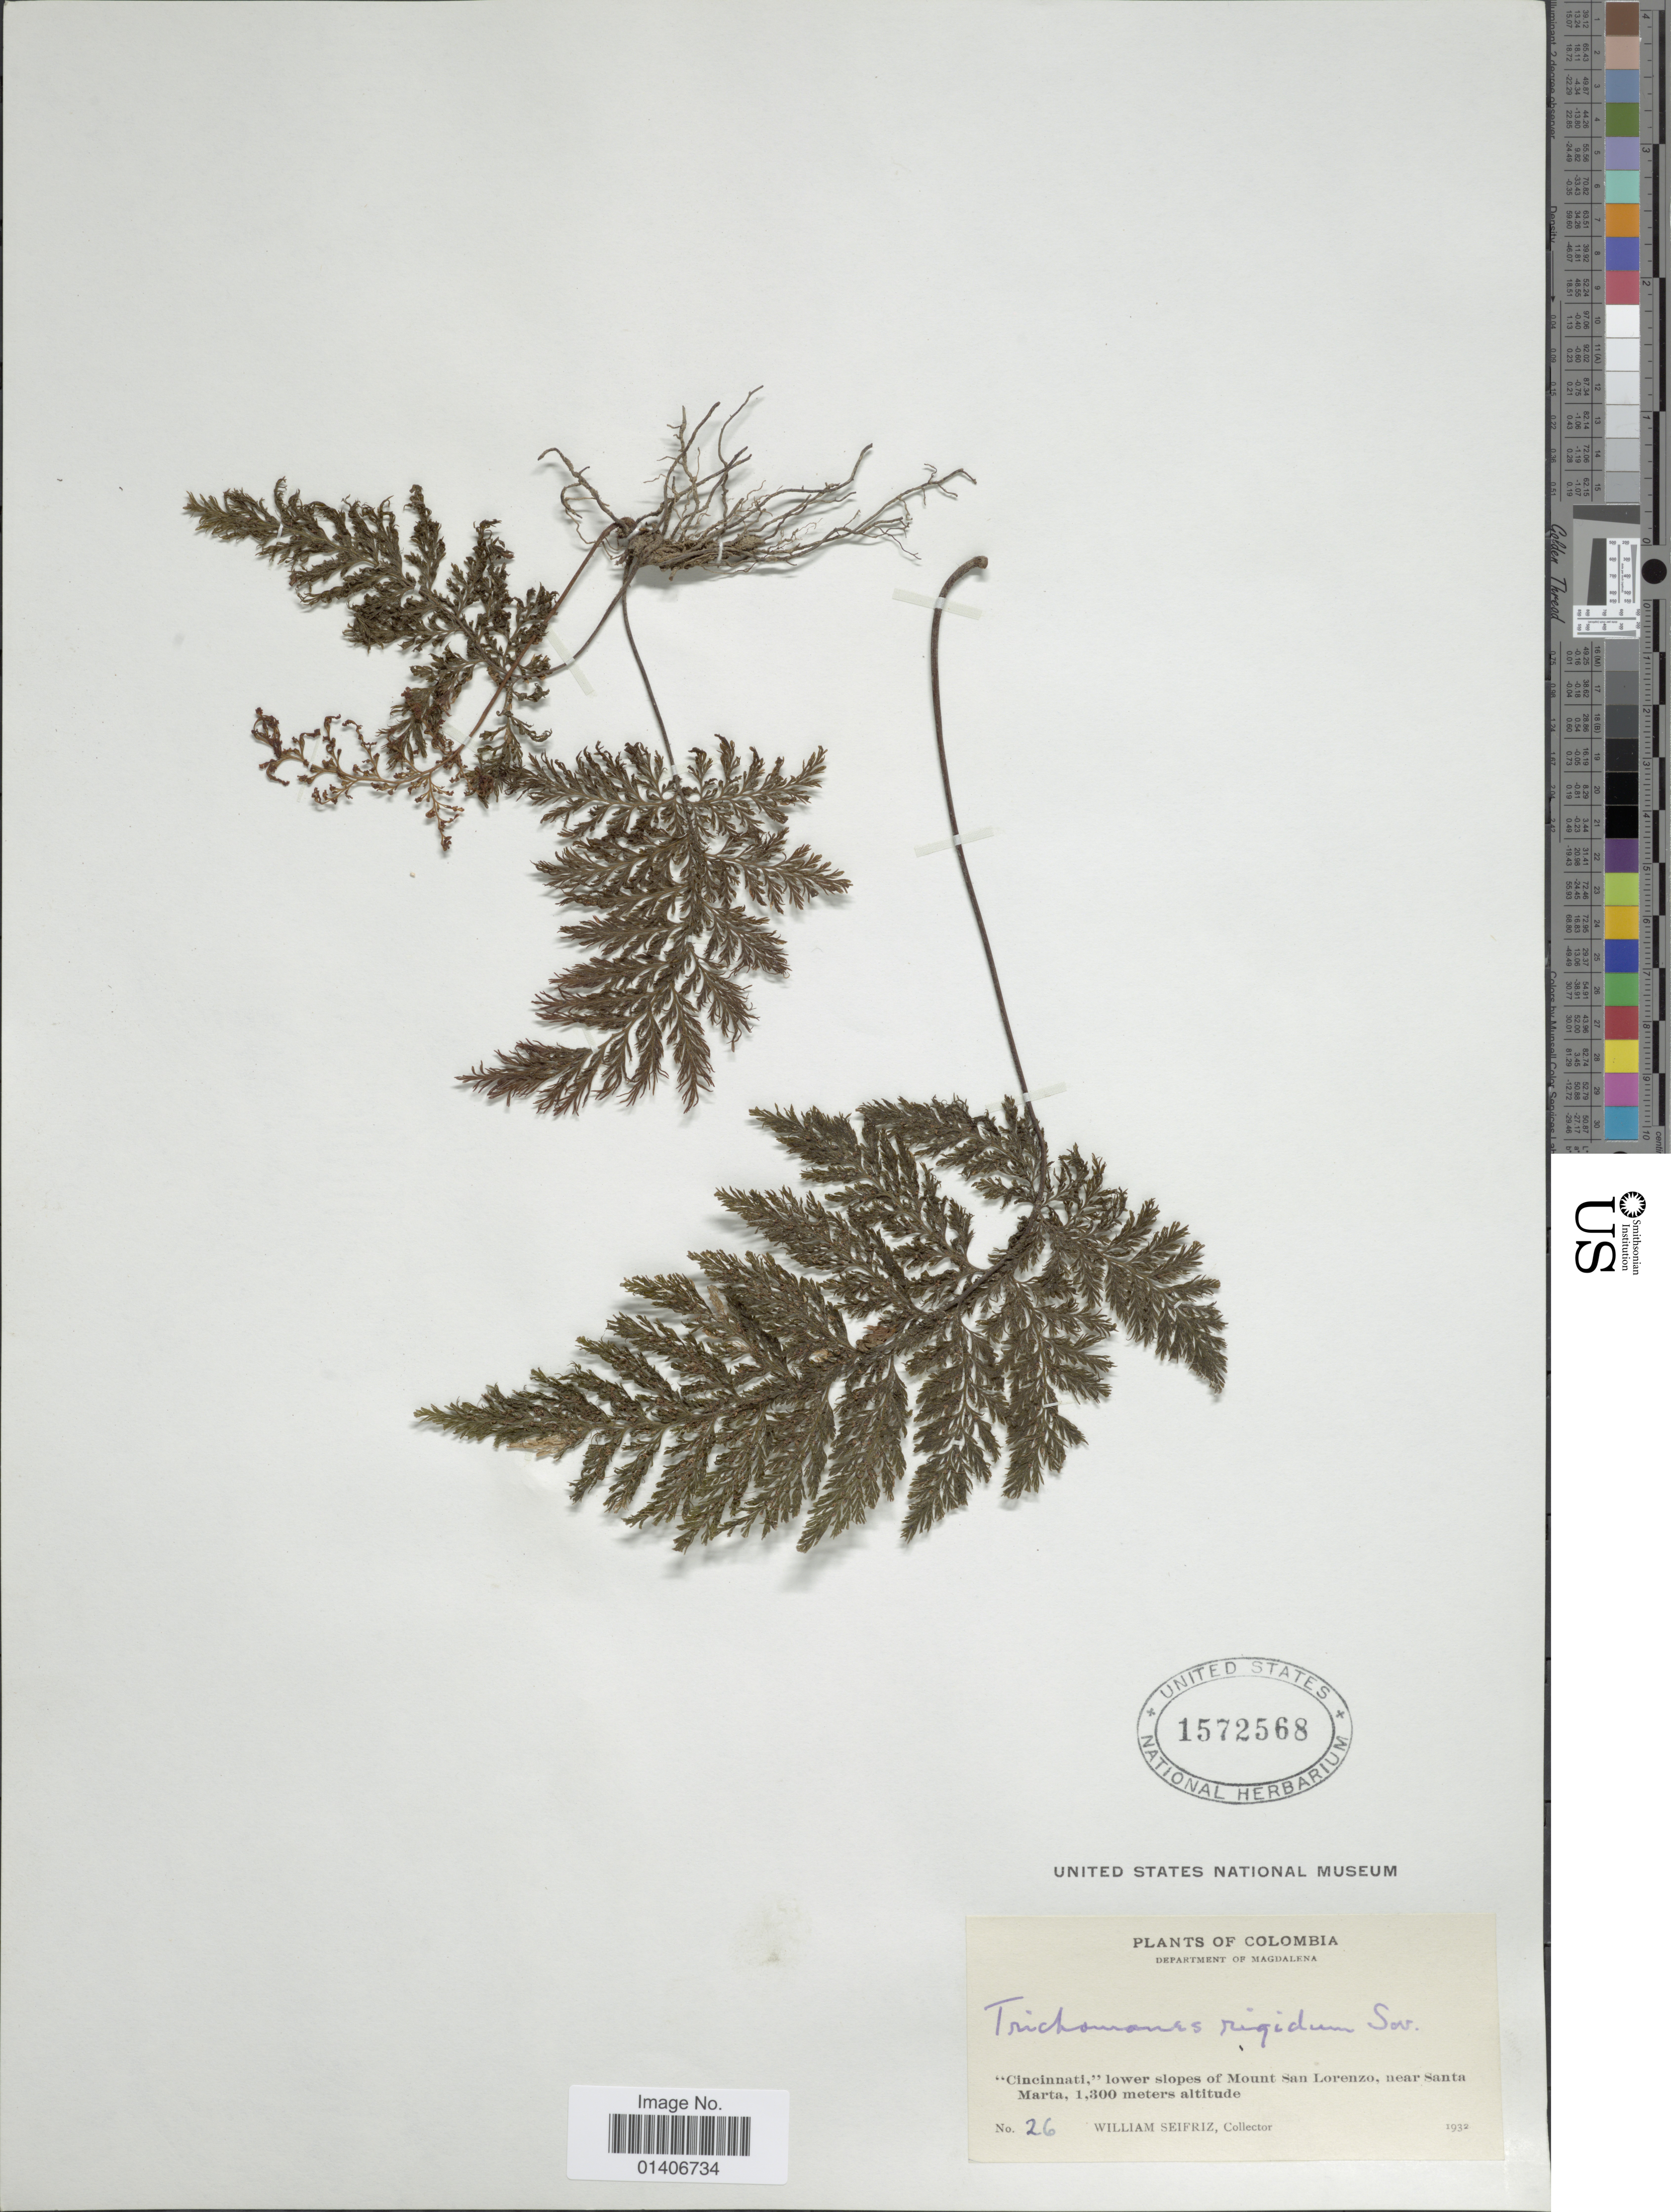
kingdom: Plantae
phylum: Tracheophyta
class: Polypodiopsida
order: Hymenophyllales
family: Hymenophyllaceae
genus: Abrodictyum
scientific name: Abrodictyum rigidum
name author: (Sw.) Ebihara & Dubuisson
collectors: W. Seifriz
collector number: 26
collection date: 1932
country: Colombia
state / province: Magdalena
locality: Department of Magdalena, 'Cincinnati,' lower slopes of Mount San Lorenzo, near Santa Marta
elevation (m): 1300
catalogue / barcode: US 1572568